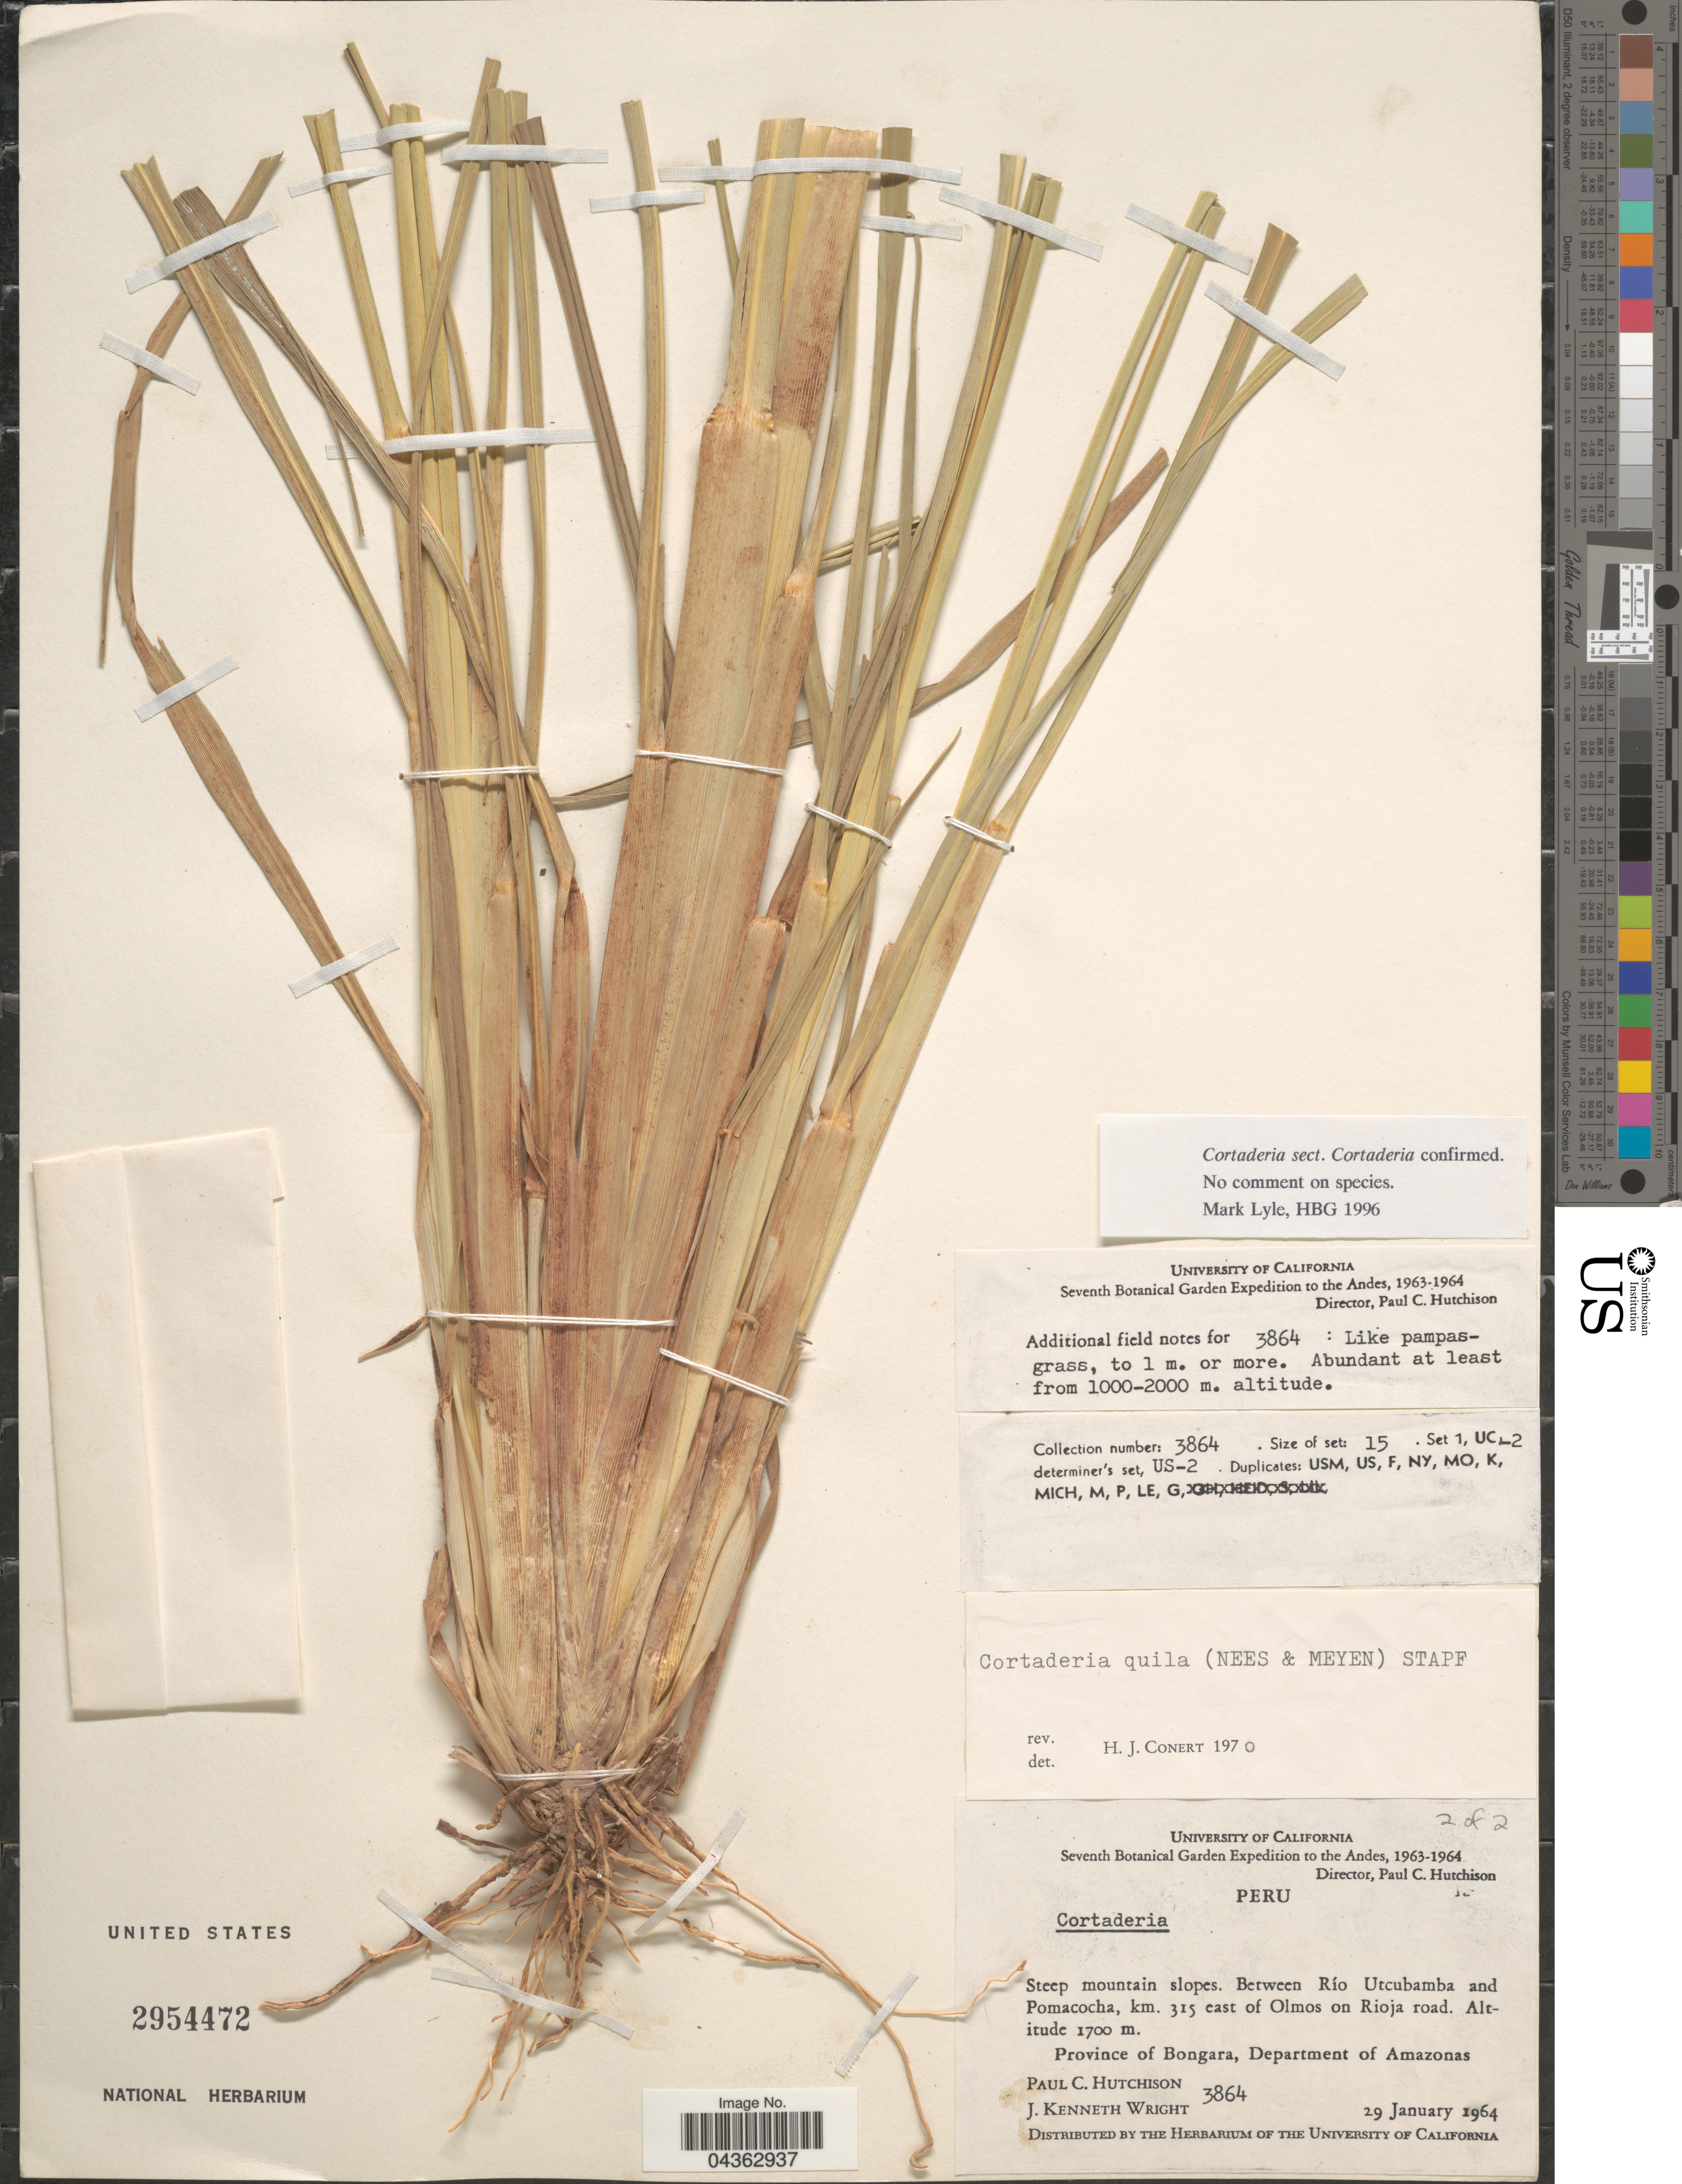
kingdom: Plantae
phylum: Tracheophyta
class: Liliopsida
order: Poales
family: Poaceae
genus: Cortaderia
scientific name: Cortaderia sp.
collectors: P. C. Hutchison & J. K. Wright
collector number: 3864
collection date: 1964-01-29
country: Peru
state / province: Amazonas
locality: Seventh Botanical Garden Expedition to the Andes, 1963-1964. Steep mountain slopes. Between Río Utcubamba and Pomacocha, km. 315 east of Olmos on Rioja road. Province of Bongara, Department of Amazonas.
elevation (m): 1700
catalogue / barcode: US 2954472